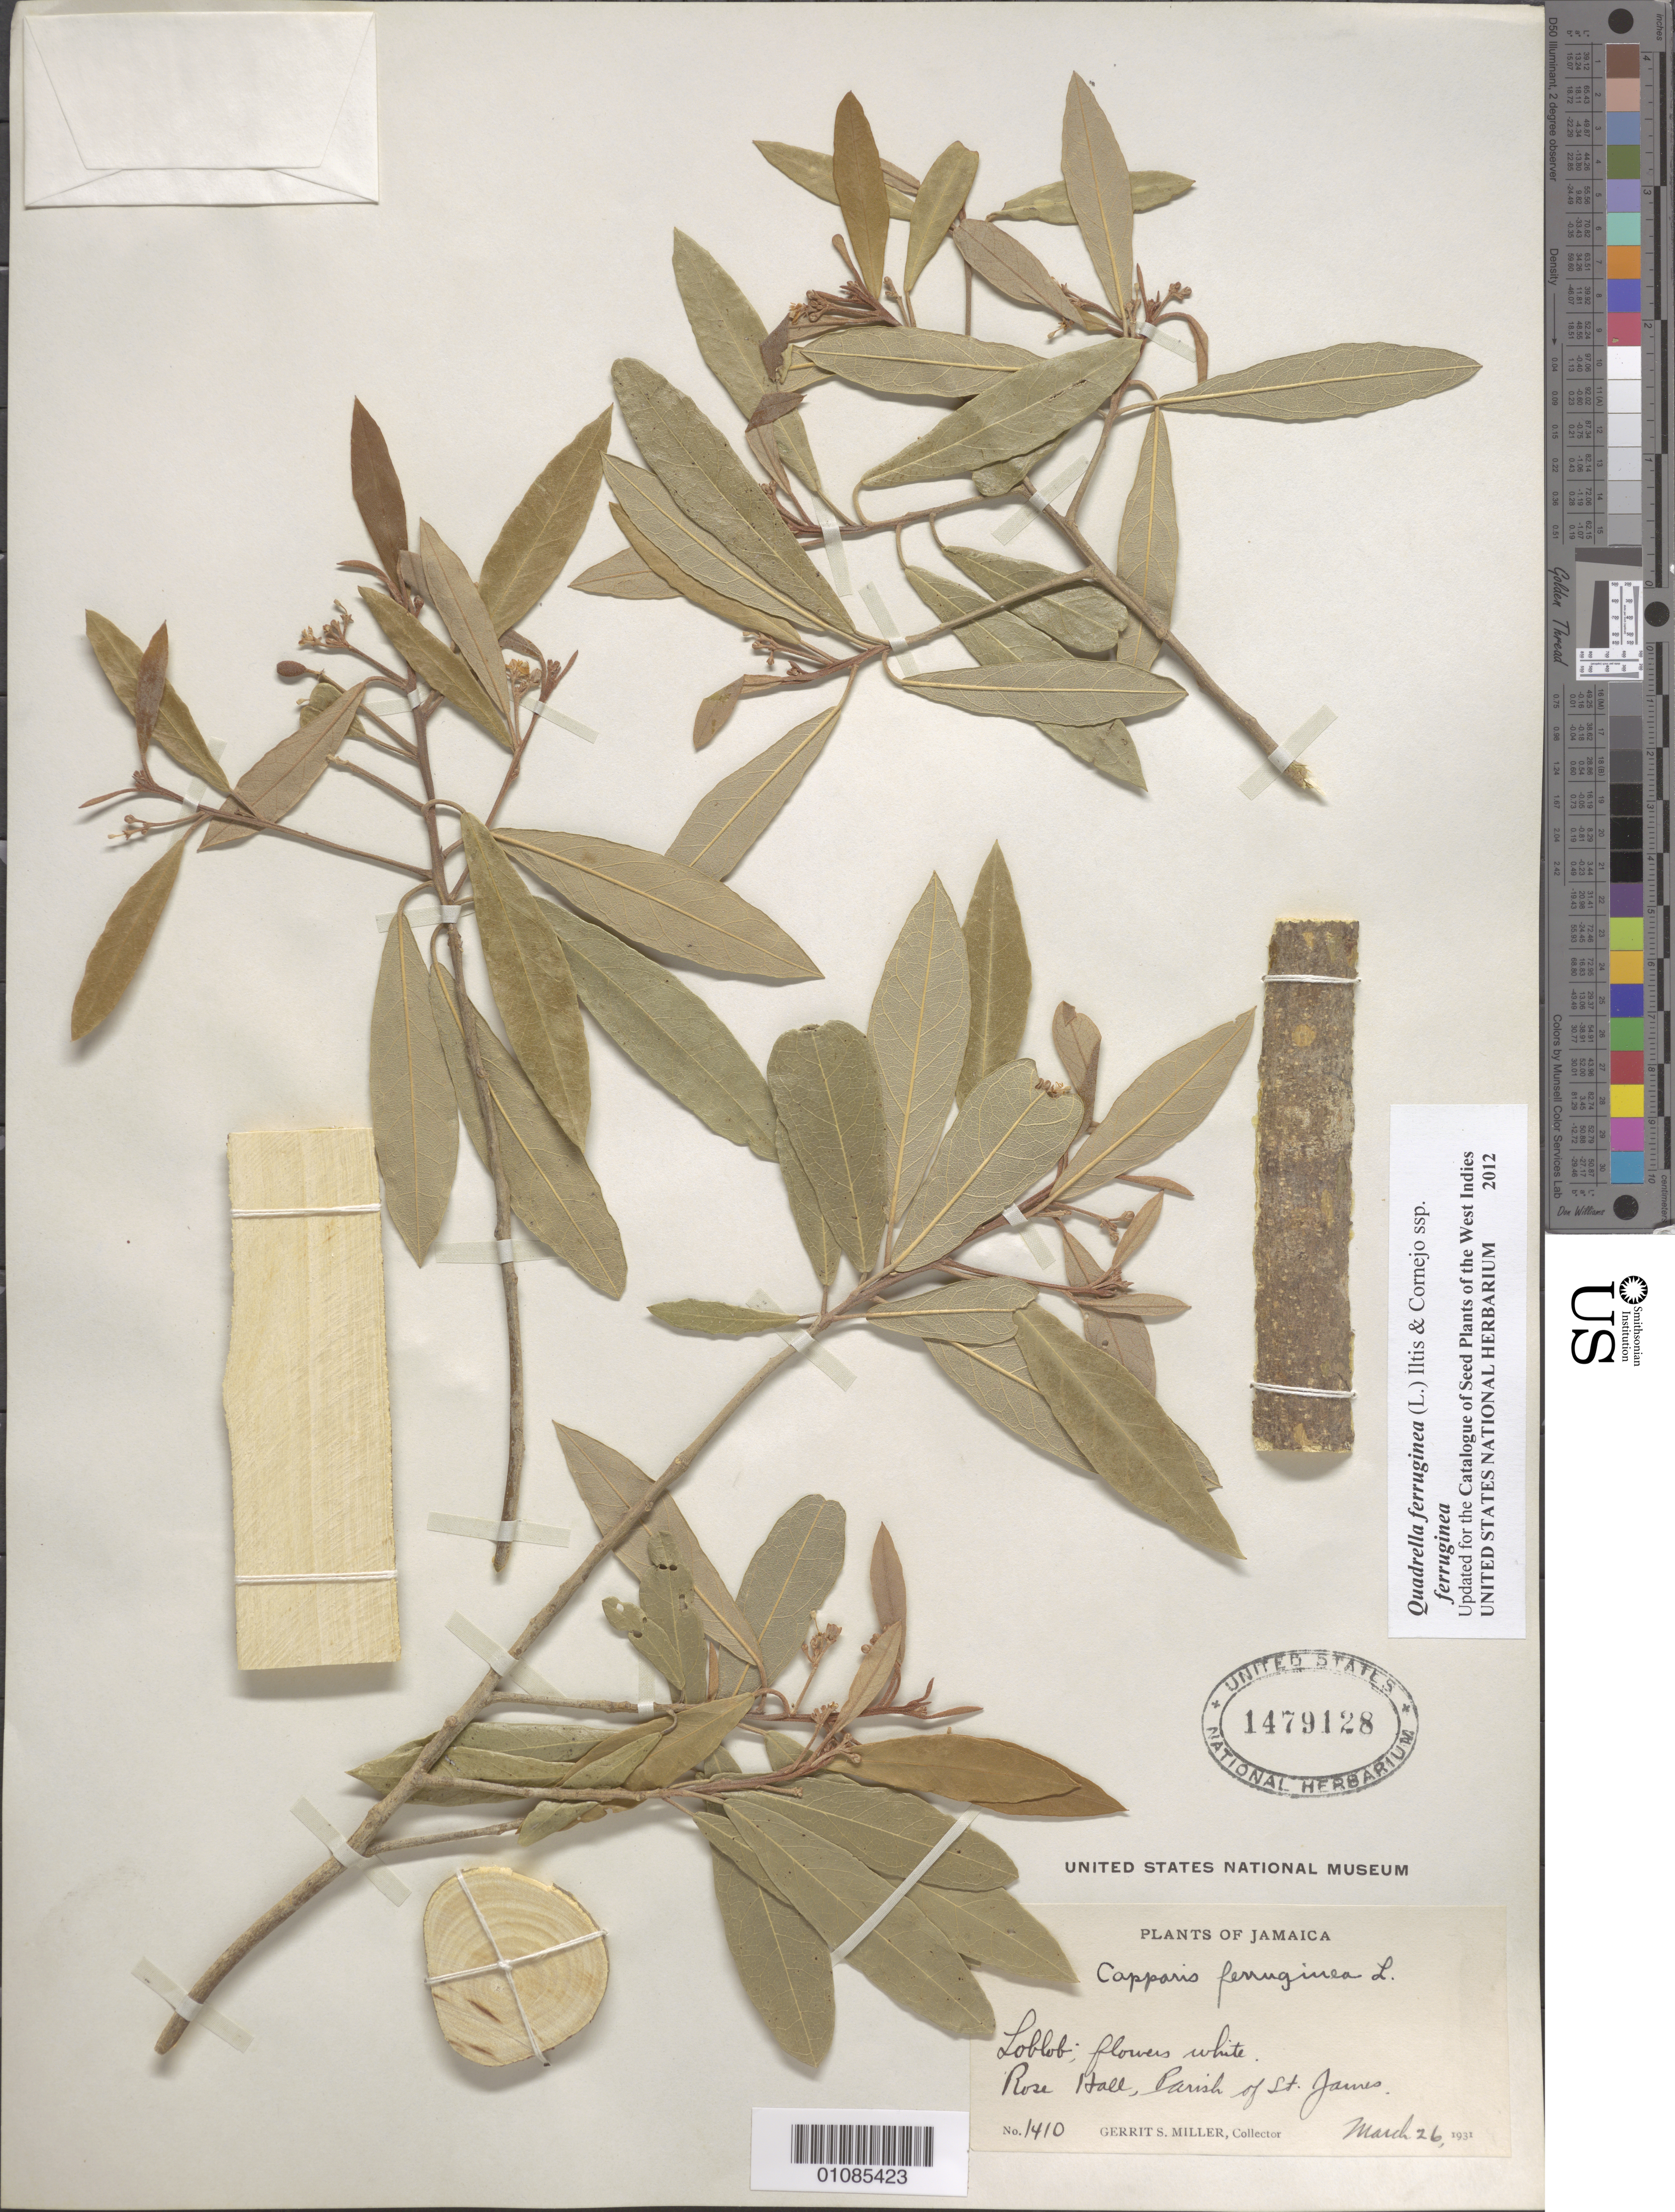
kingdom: Plantae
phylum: Tracheophyta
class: Magnoliopsida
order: Brassicales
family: Capparaceae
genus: Quadrella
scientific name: Quadrella ferruginea subsp. ferruginea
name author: (L.) Cornejo & Iltis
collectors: G. S. Miller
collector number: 1410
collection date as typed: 26 Mar 1931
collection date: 1931-03-26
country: Jamaica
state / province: Saint James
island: Jamaica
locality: Rose Hall.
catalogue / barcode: US 1479128